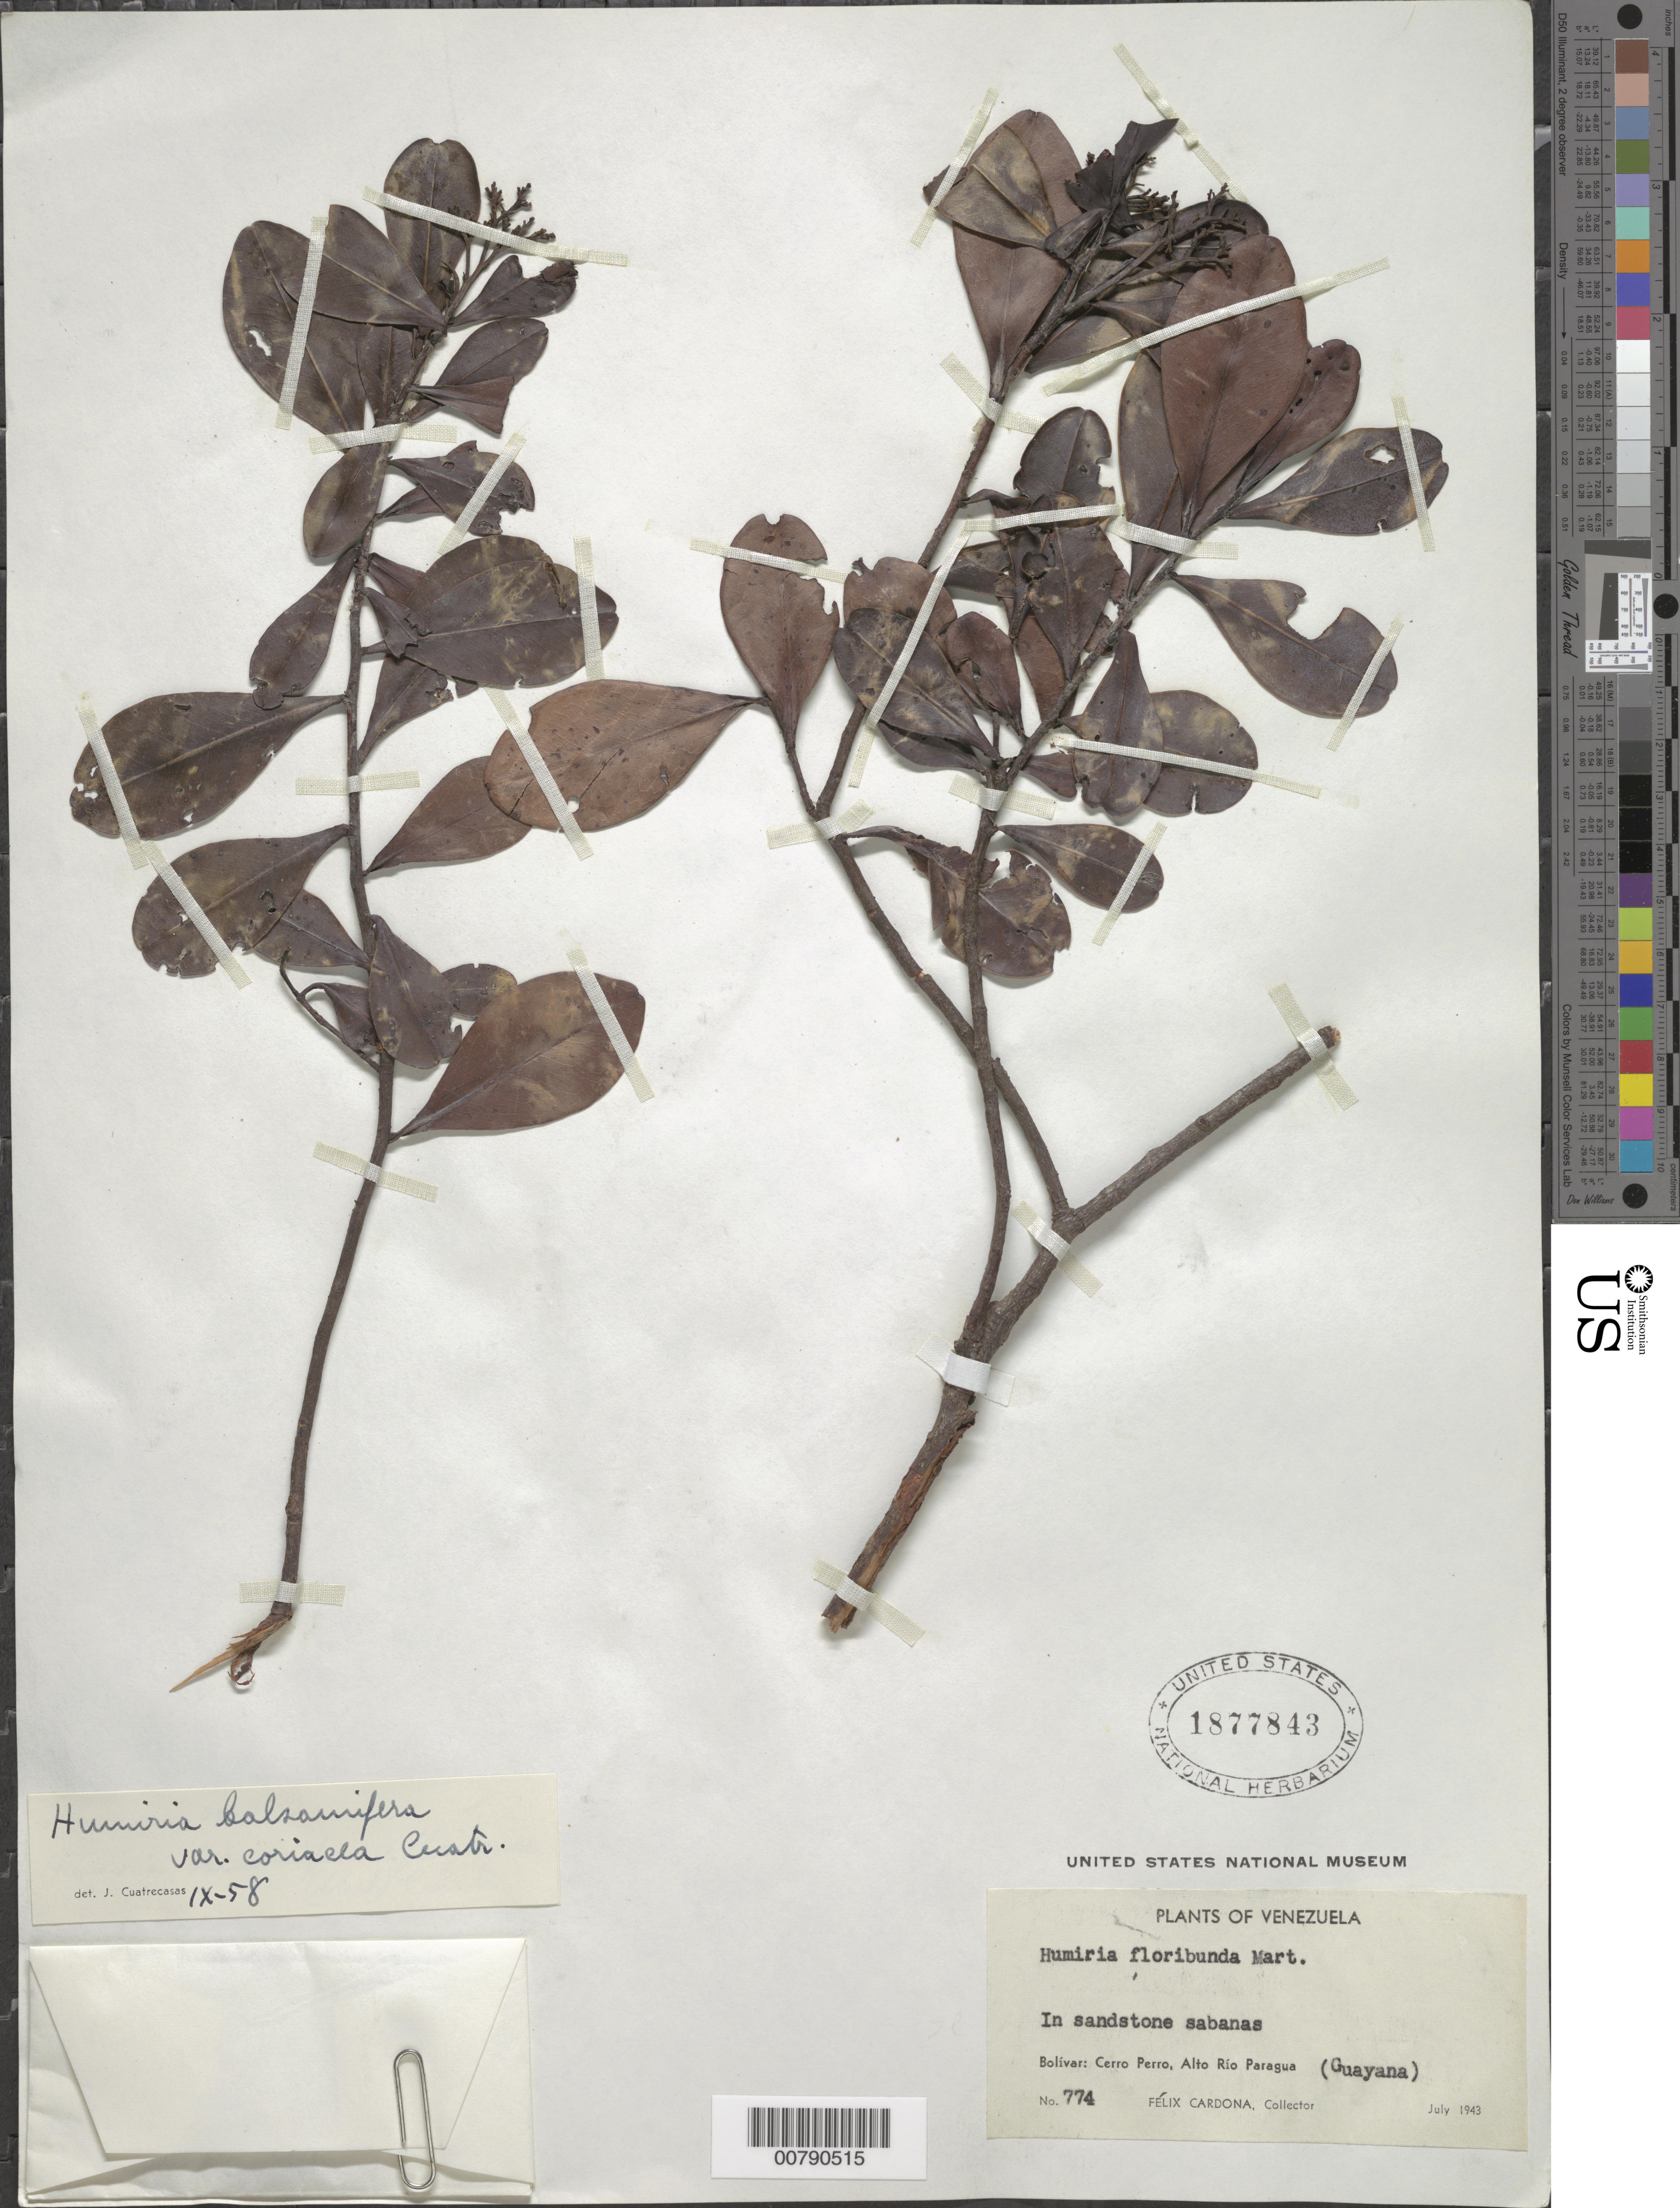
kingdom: Plantae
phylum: Tracheophyta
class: Magnoliopsida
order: Malpighiales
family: Humiriaceae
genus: Humiria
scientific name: Humiria balsamifera var. coriacea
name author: Cuatrec.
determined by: Cuatrecasas, J.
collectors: F. Cardona Puig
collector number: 774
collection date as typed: Jul-43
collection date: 1943-07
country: Venezuela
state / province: Bolívar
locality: Alto Río Paragua, Cerro Perro (Guayana)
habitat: Sandstone savanna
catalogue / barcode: US 1877843